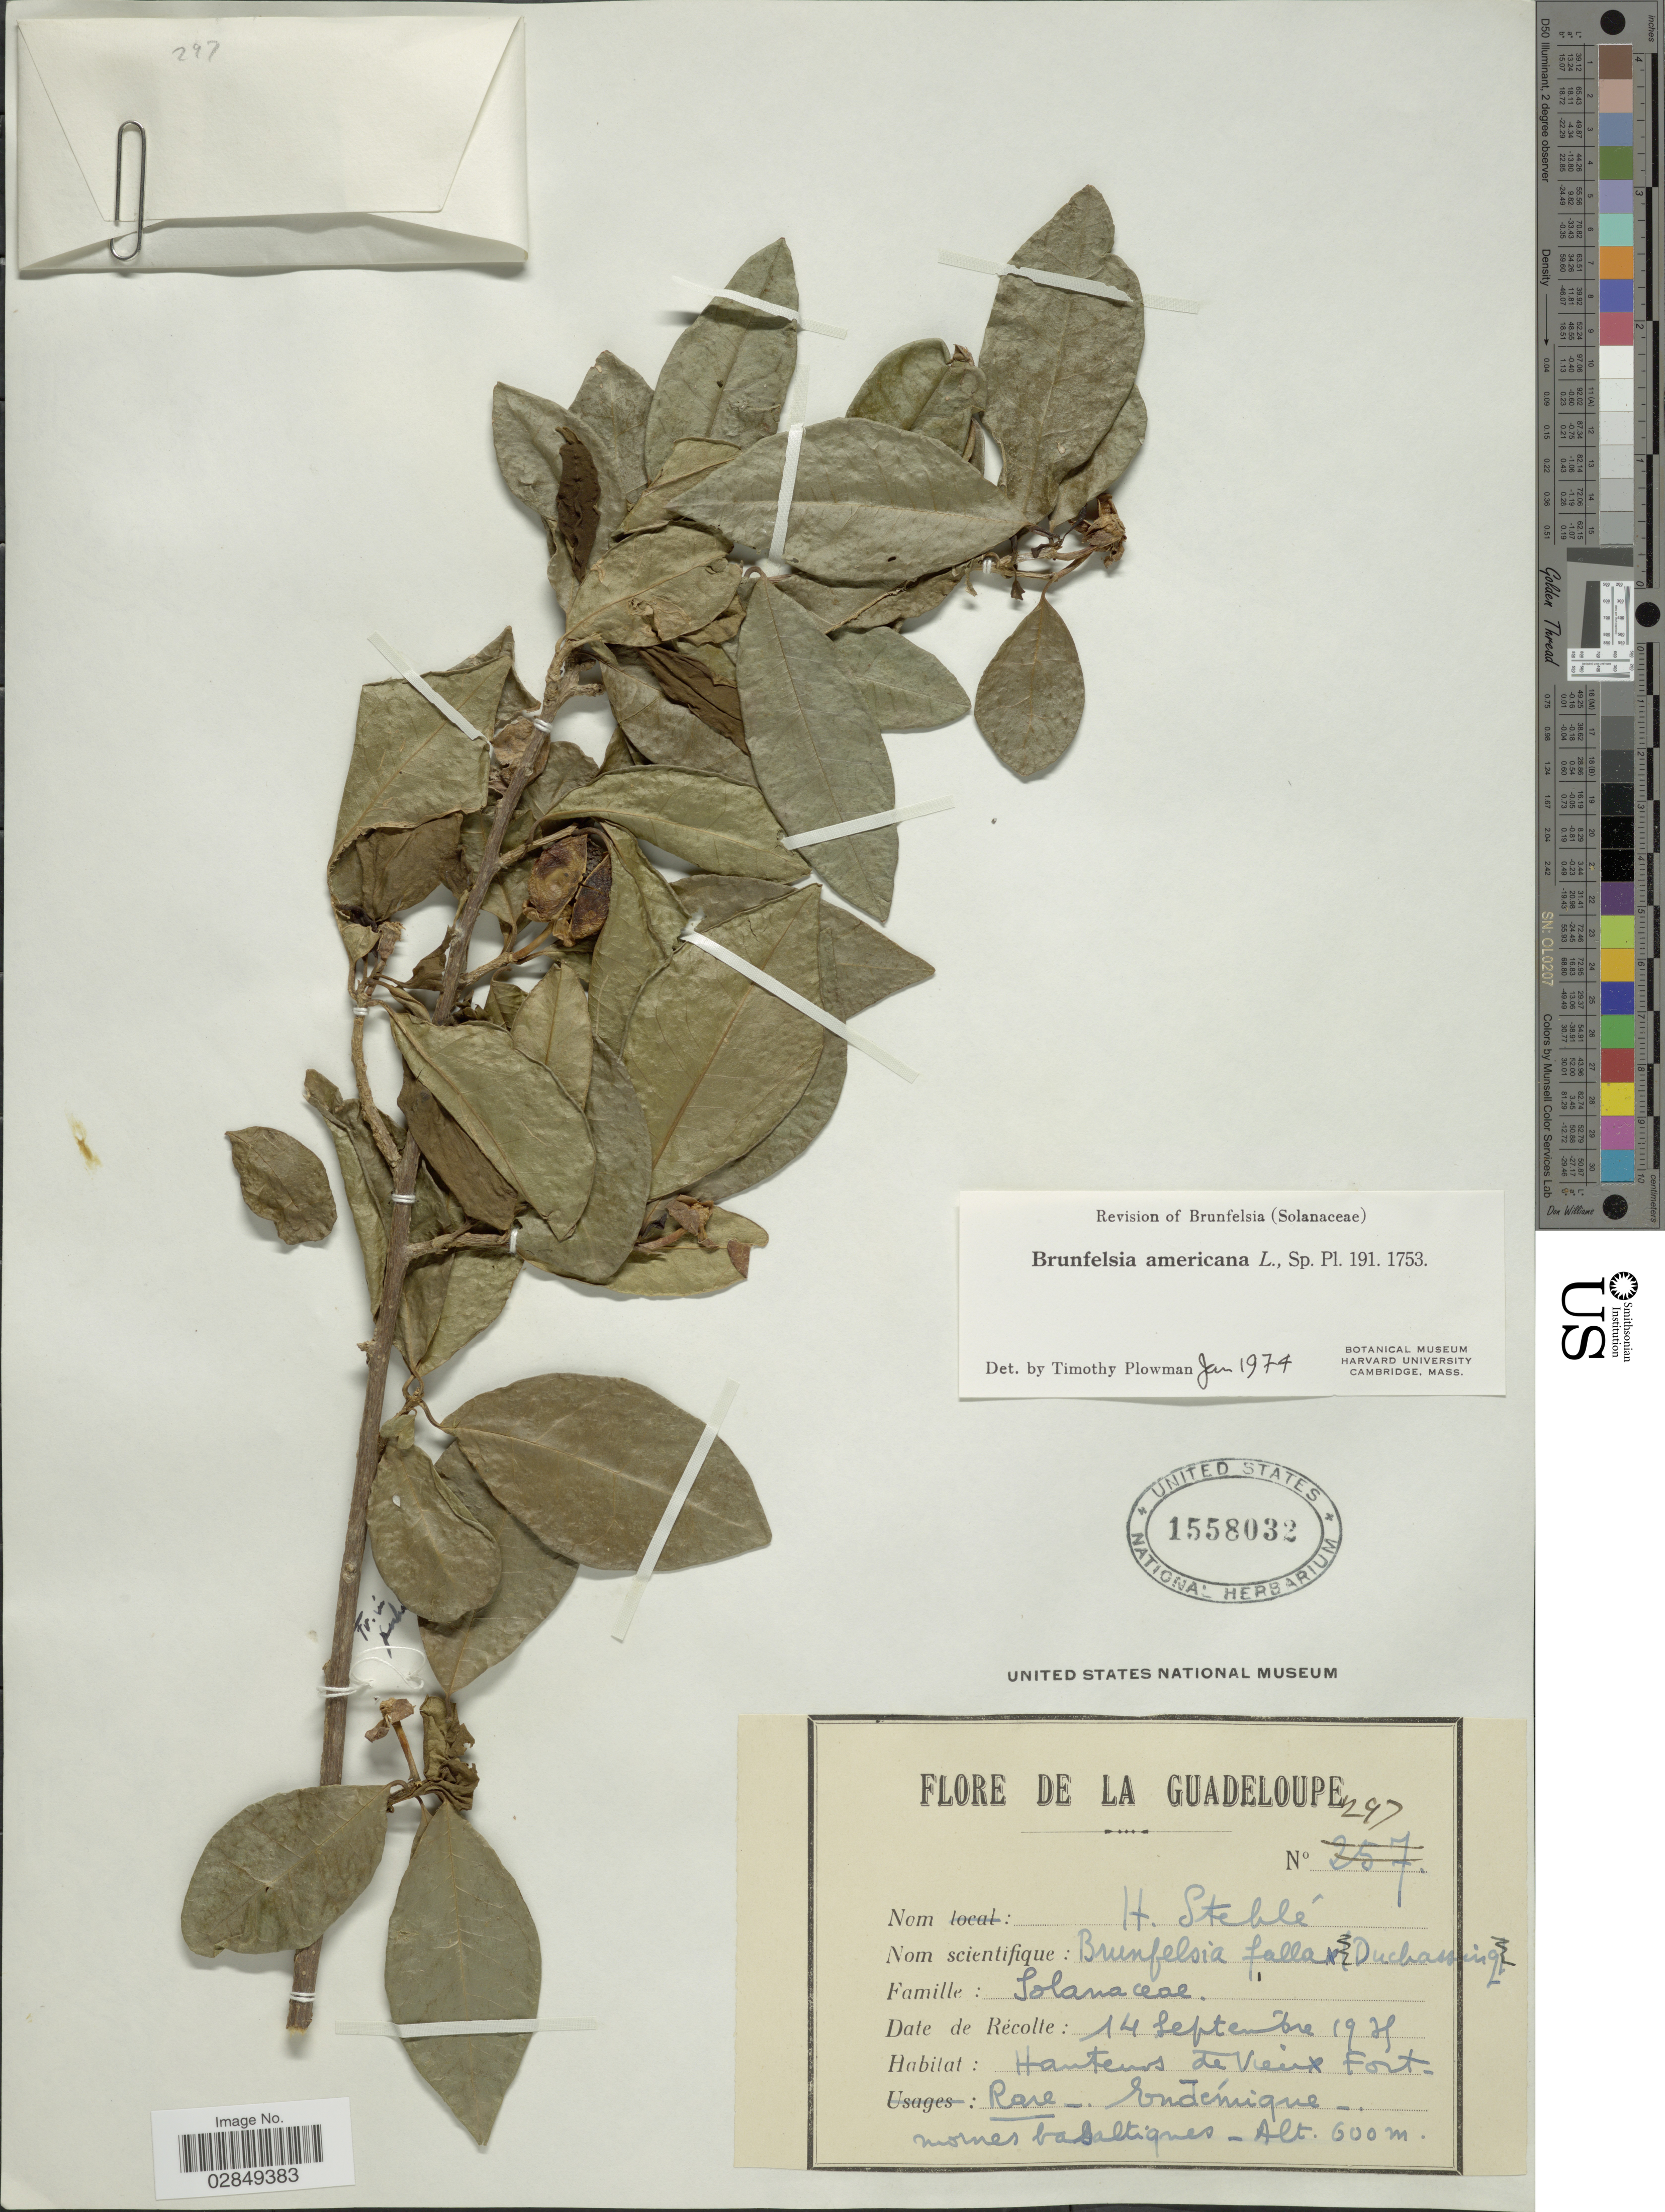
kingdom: Plantae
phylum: Tracheophyta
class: Magnoliopsida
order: Solanales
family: Solanaceae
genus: Brunfelsia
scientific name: Brunfelsia americana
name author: L.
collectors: H. Stehlé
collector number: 297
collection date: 1925-09-14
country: Guadeloupe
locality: Hautes de vieux Fort.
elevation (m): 600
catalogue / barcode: US 1558032